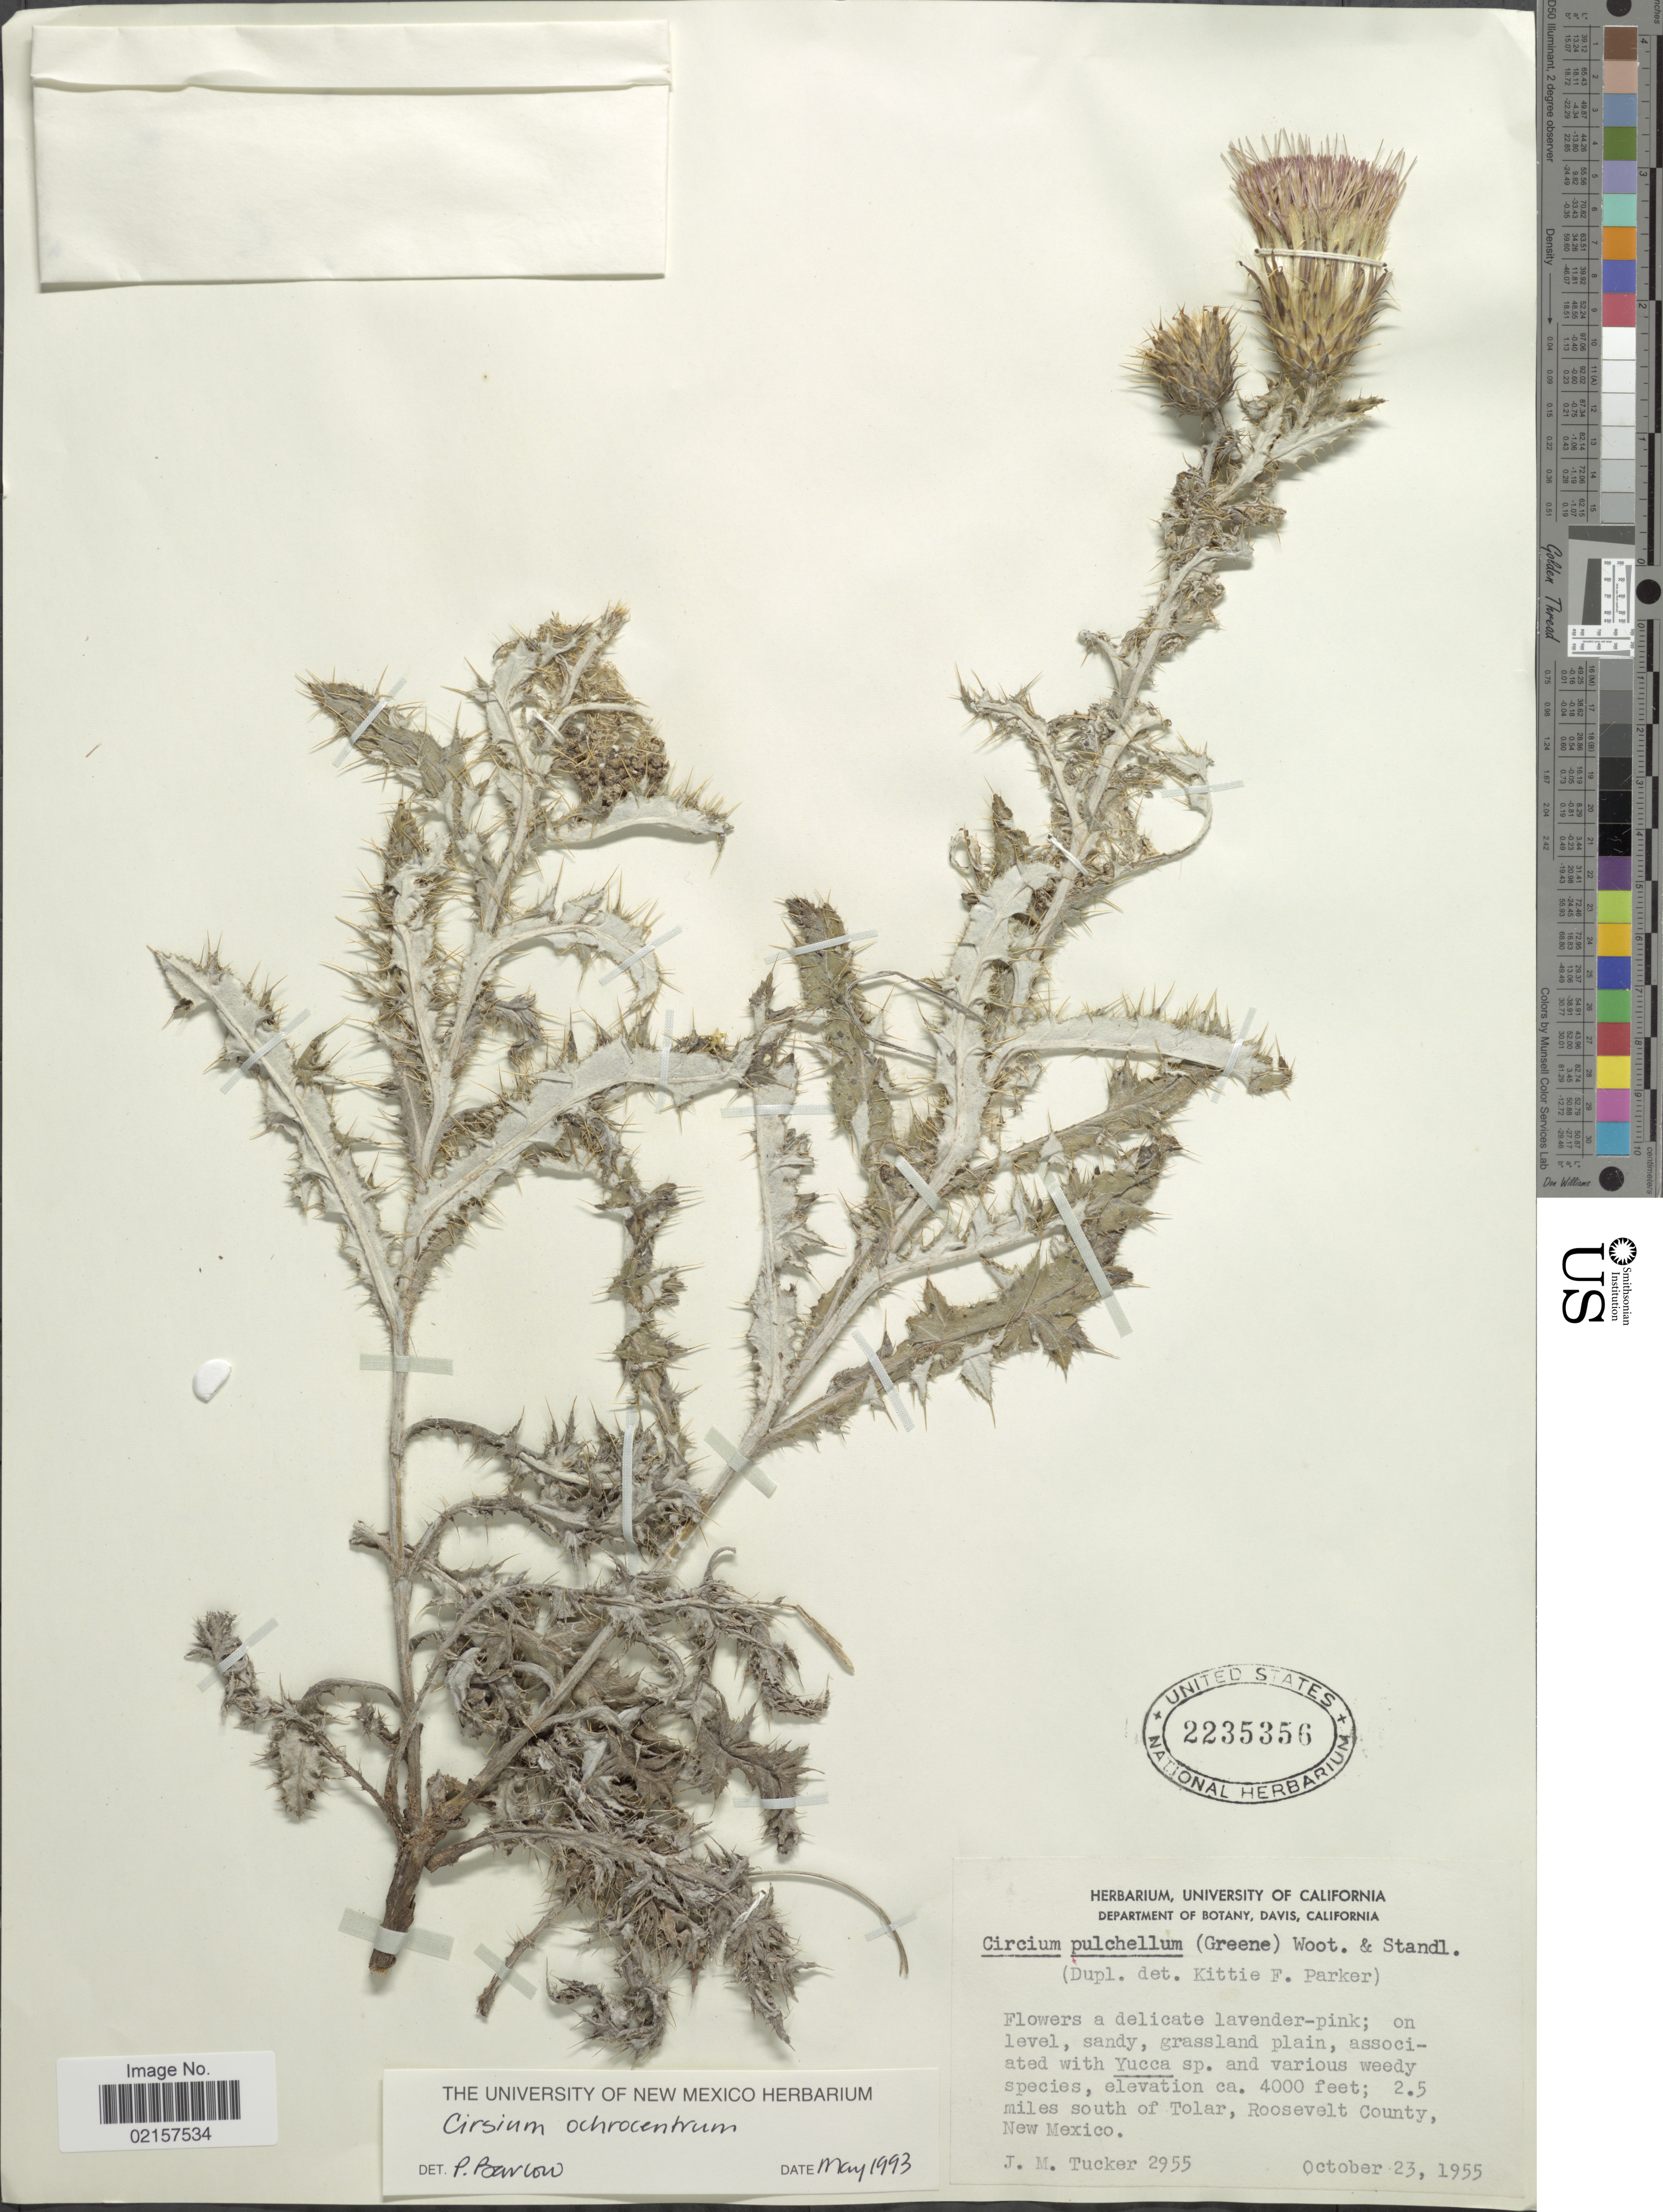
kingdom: Plantae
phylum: Tracheophyta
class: Magnoliopsida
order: Asterales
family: Asteraceae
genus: Cirsium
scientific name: Cirsium ochrocentrum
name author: A. Gray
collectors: J. M. Tucker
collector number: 2955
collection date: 1955-10-23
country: United States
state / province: New Mexico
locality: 2.5 miles south of Tolar, Roosevelt County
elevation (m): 1219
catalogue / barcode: US 2235356